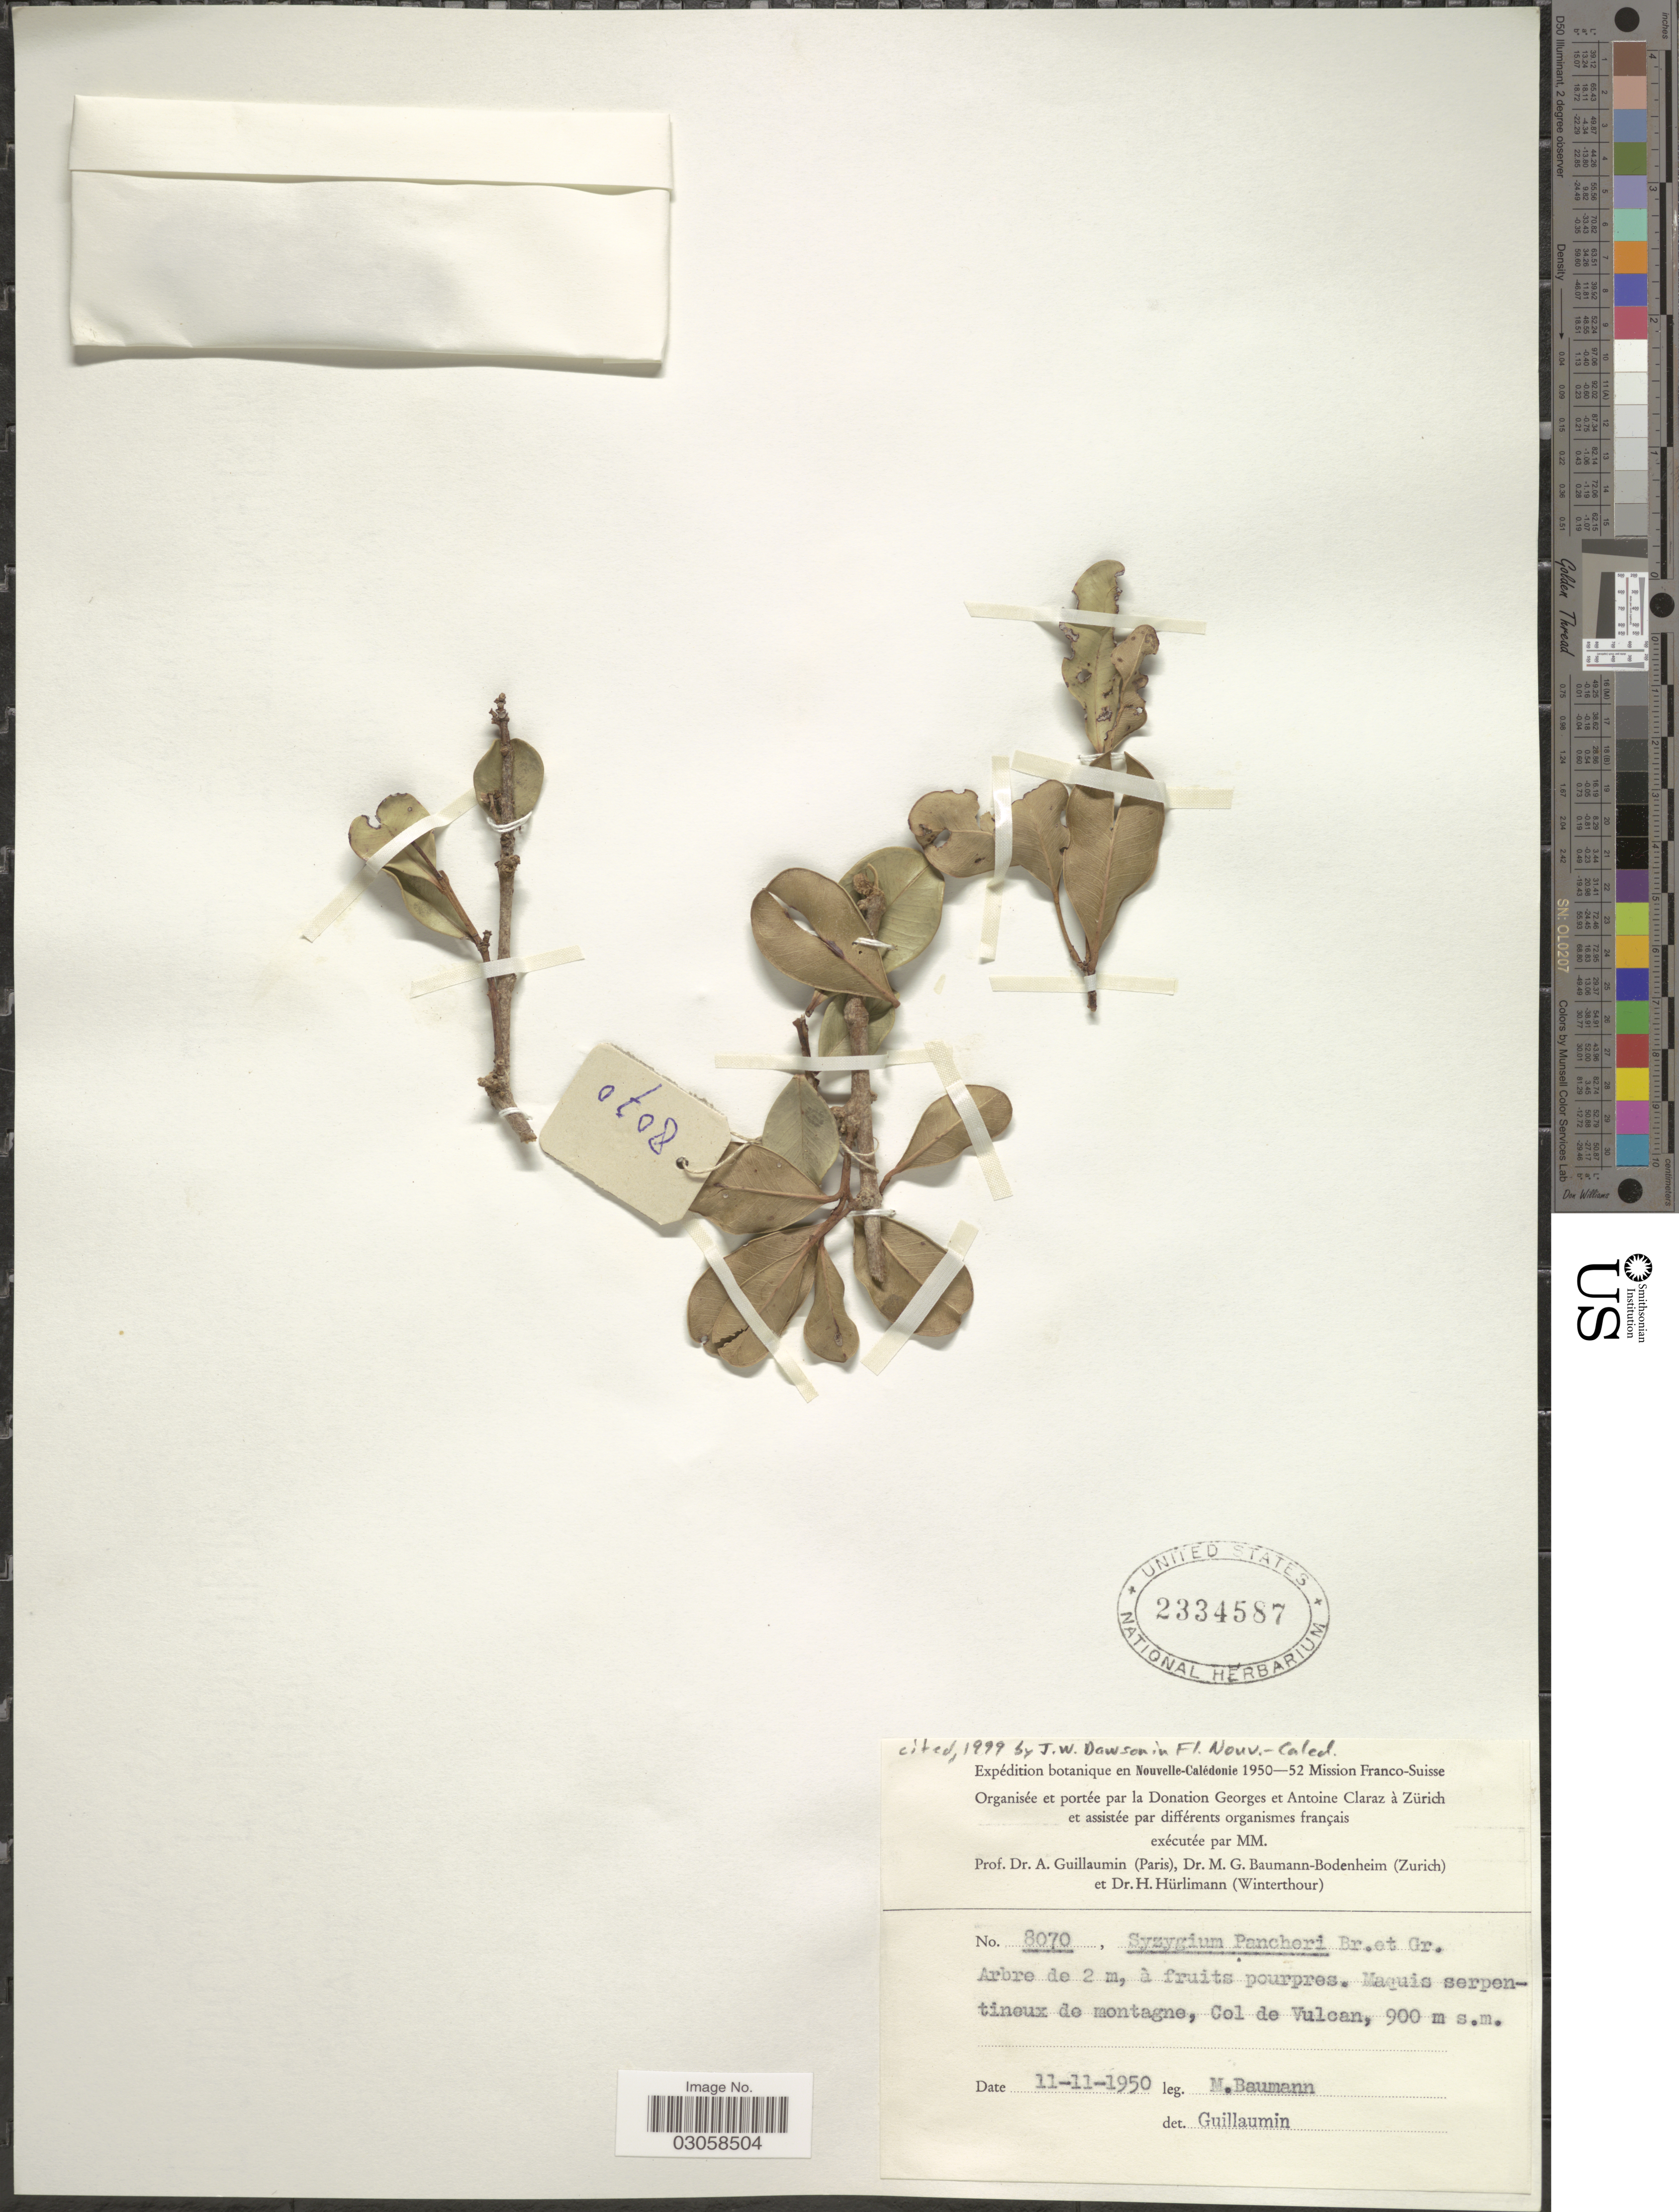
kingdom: Plantae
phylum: Tracheophyta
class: Magnoliopsida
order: Myrtales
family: Myrtaceae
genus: Syzygium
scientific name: Syzygium pancheri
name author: Brongn. & Gris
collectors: M. G. Baumann-Bodenheim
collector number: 8070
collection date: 1950-11-11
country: New Caledonia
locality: Nouvelle-Calédonie. Maquis serpentineux de montagne, Col de Vulcan.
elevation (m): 900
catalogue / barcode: US 2334587